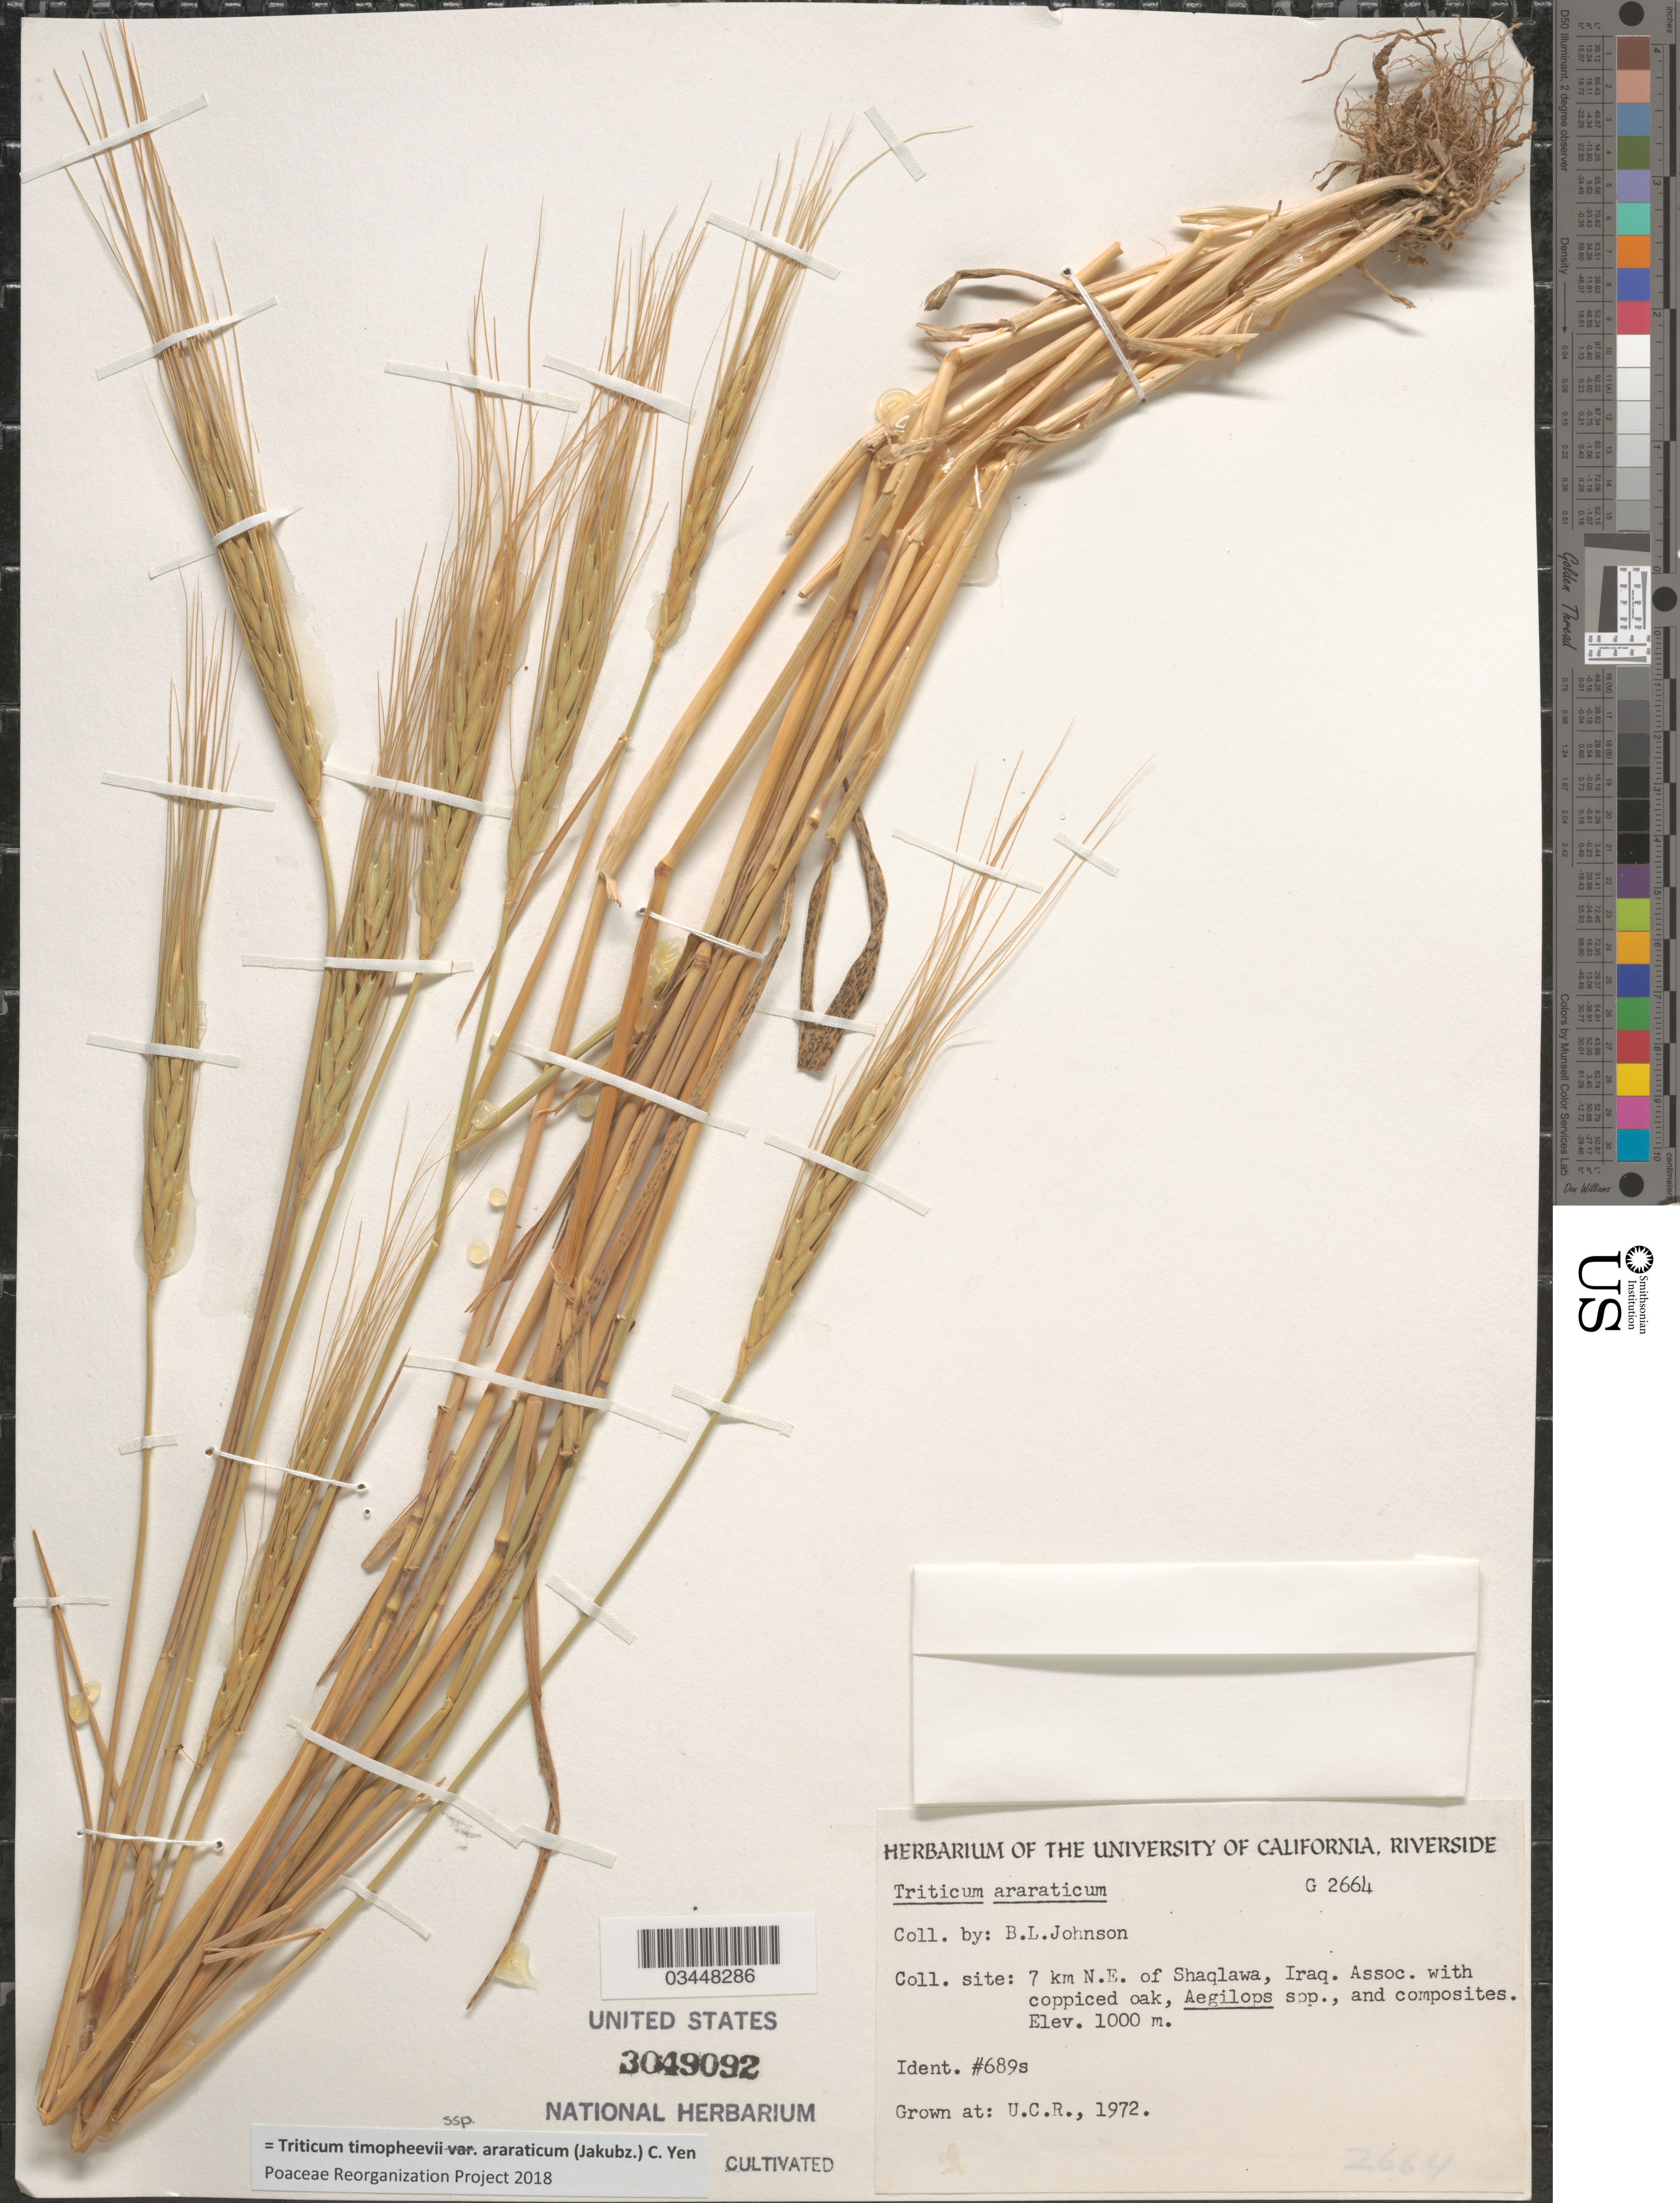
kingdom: Plantae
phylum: Tracheophyta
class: Liliopsida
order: Poales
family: Poaceae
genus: Triticum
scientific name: Triticum timopheevii subsp. araraticum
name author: (Jakubz.) C. Yen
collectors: ex herb. Univ. of California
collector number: G2664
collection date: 1972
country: United States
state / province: California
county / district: Riverside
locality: U.C.R.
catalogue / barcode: US 3049092